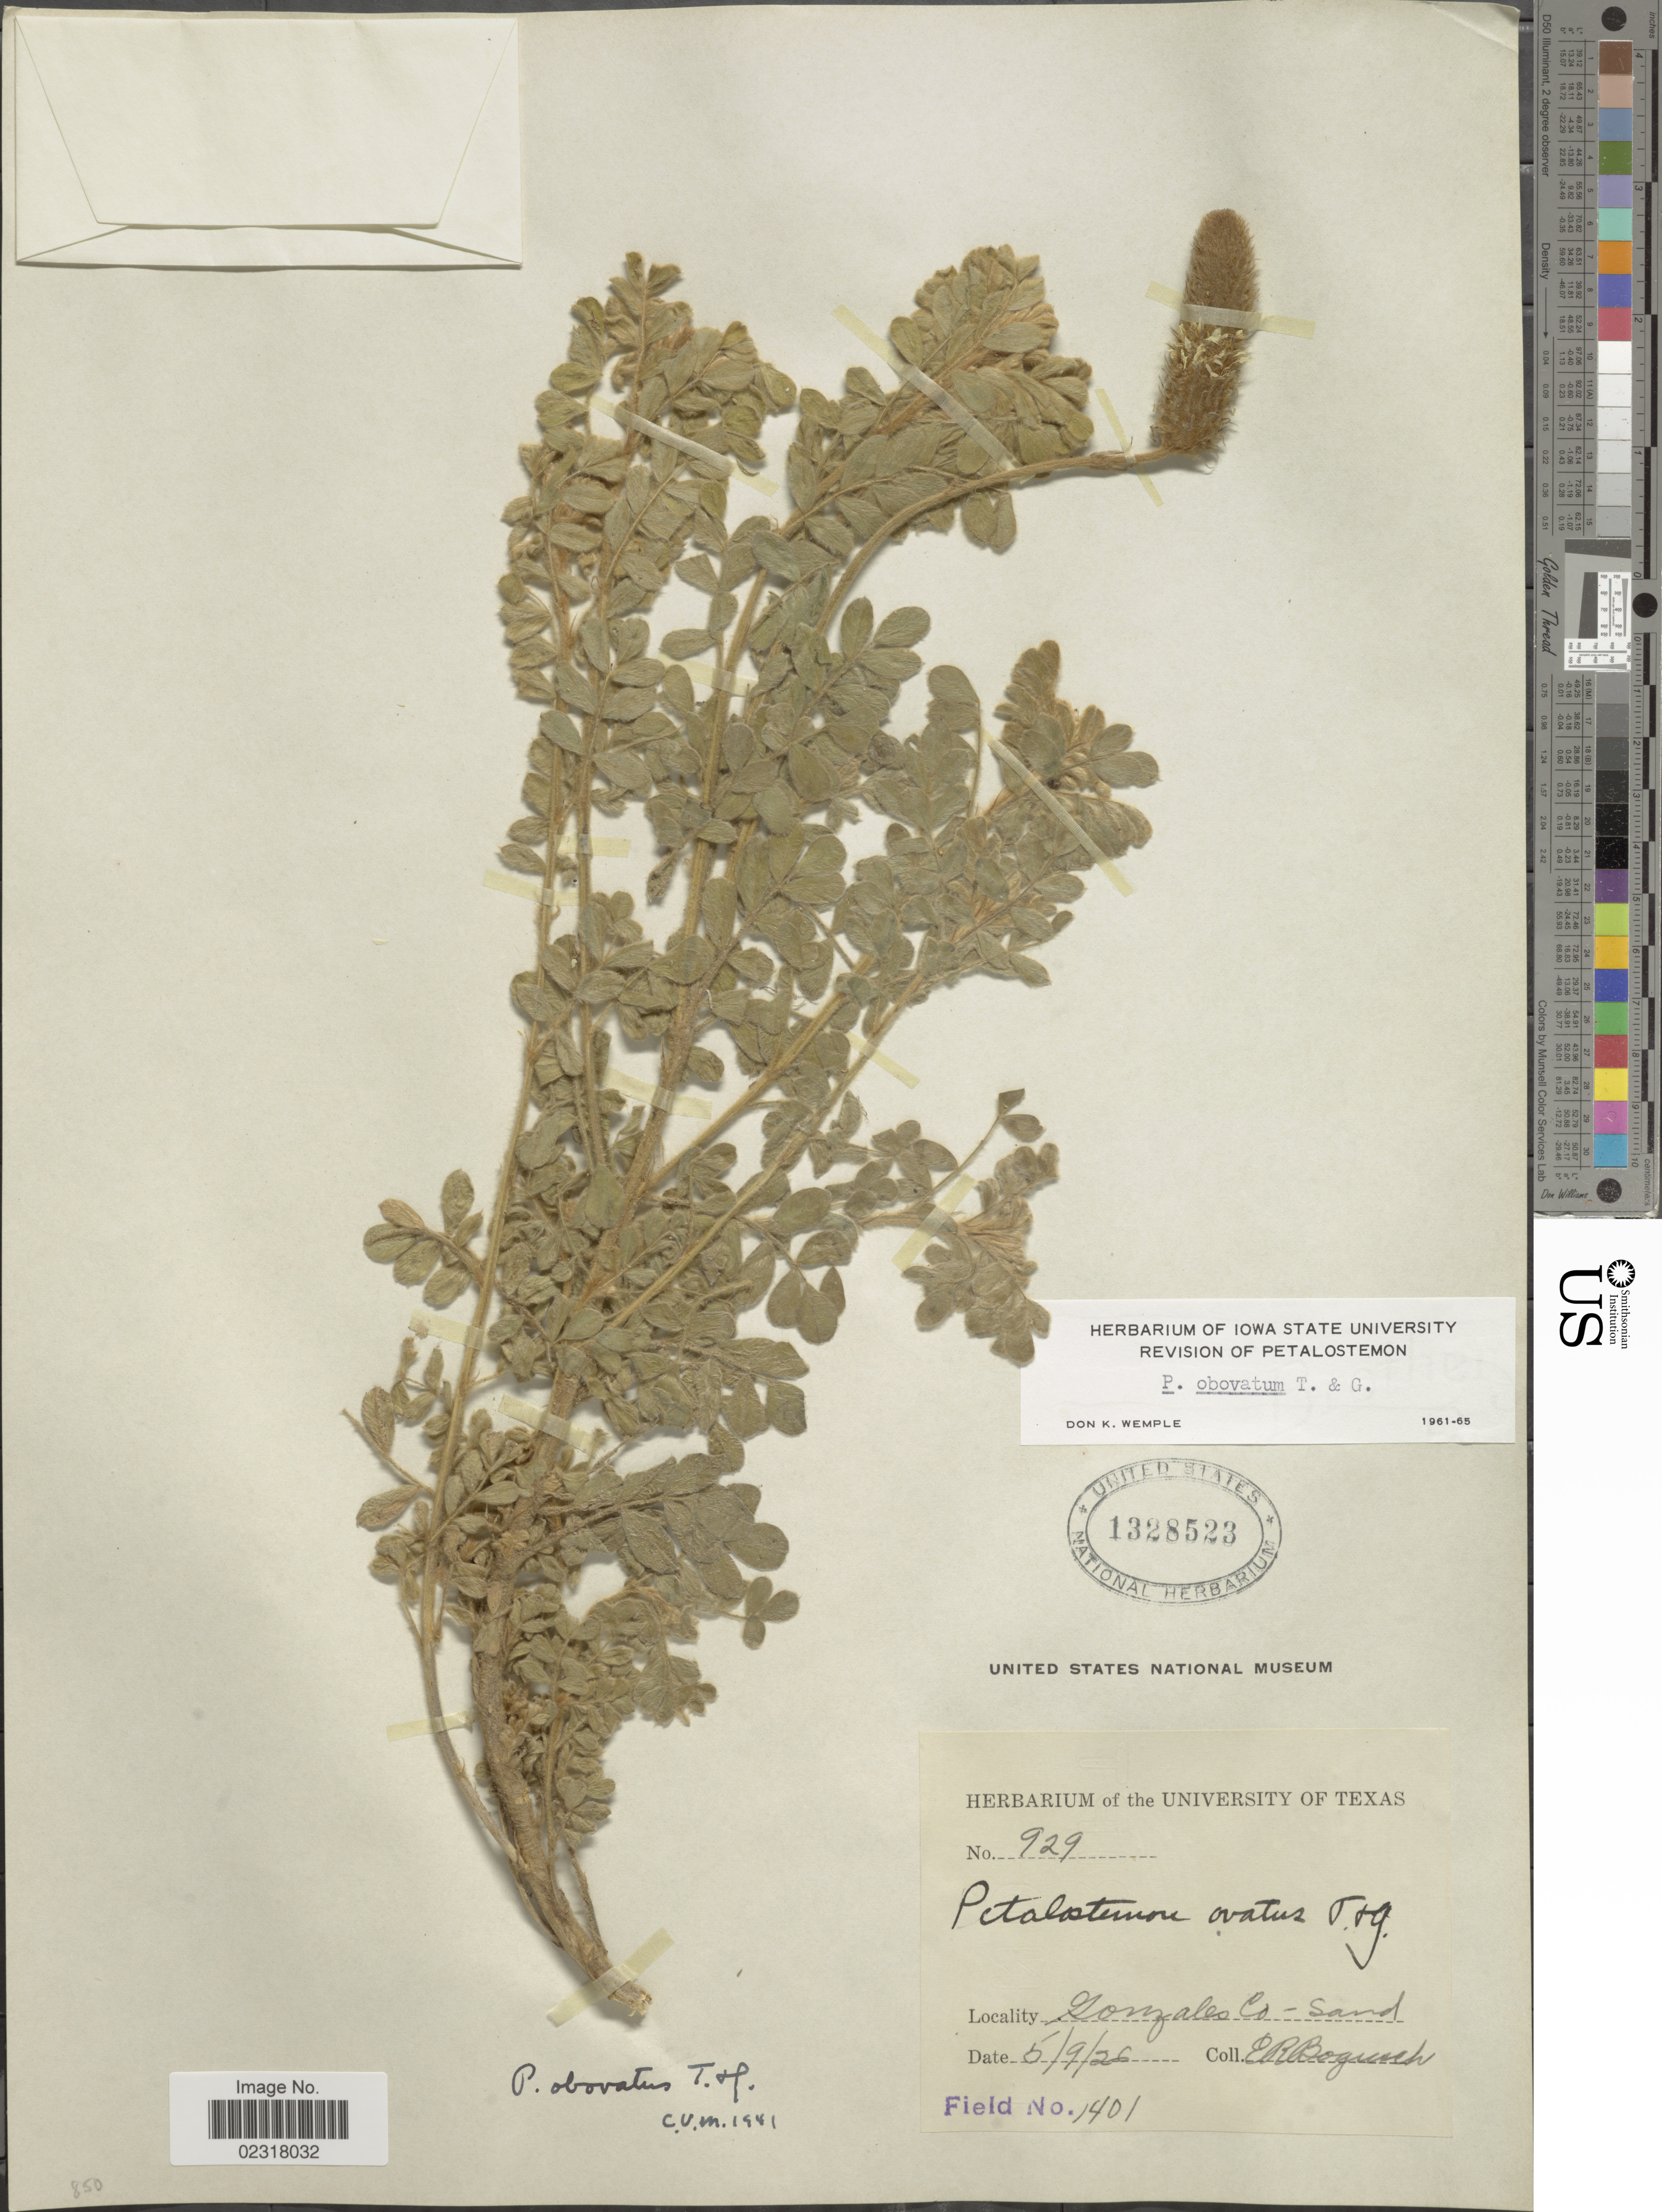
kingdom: Plantae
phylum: Tracheophyta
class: Magnoliopsida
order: Fabales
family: Fabaceae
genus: Dalea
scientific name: Dalea obovata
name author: (Torr.) Shinners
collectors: E. Bogusch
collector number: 1401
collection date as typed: Transcribed d/m/y: 9/5/26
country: United States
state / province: Texas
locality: Gonzales Co.-sand.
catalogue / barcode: US 1328523